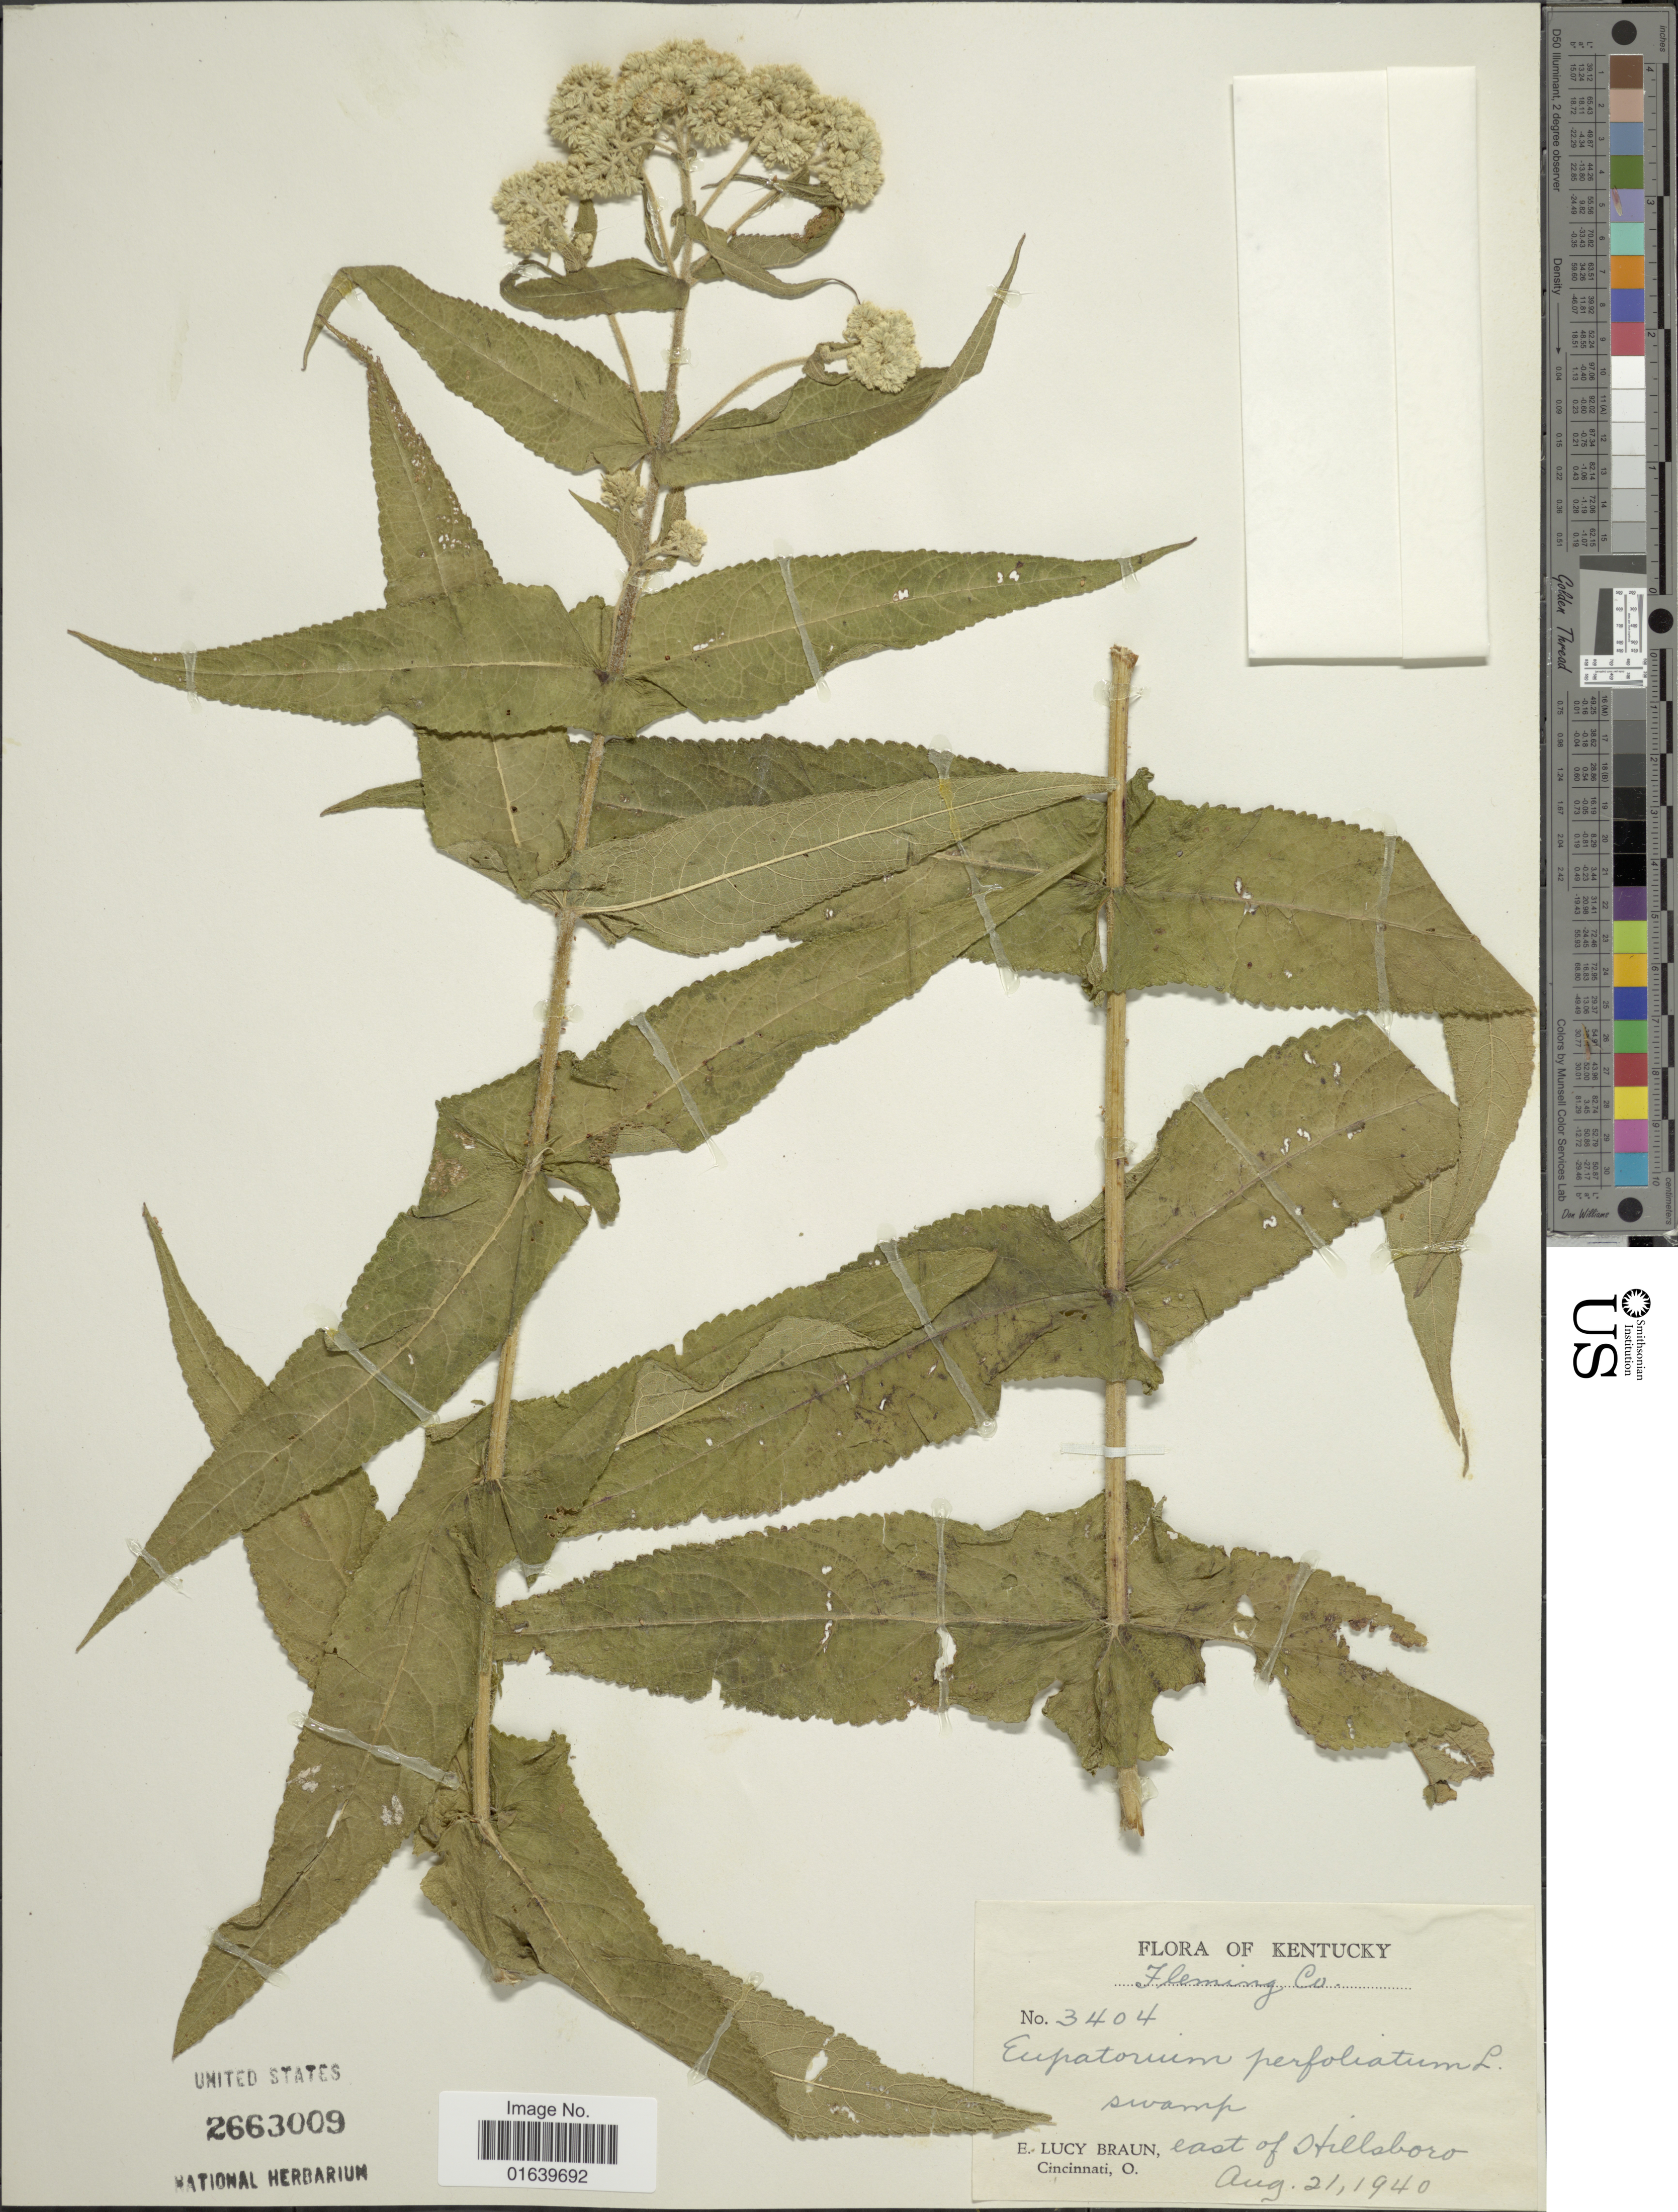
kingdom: Plantae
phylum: Tracheophyta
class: Magnoliopsida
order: Asterales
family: Asteraceae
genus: Eupatorium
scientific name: Eupatorium perfoliatum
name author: L.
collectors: E. L. Braun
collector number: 3404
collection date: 1940-08-21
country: United States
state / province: Kentucky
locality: Fleming Co., swamp east of Stillsboro.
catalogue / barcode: US 2663009